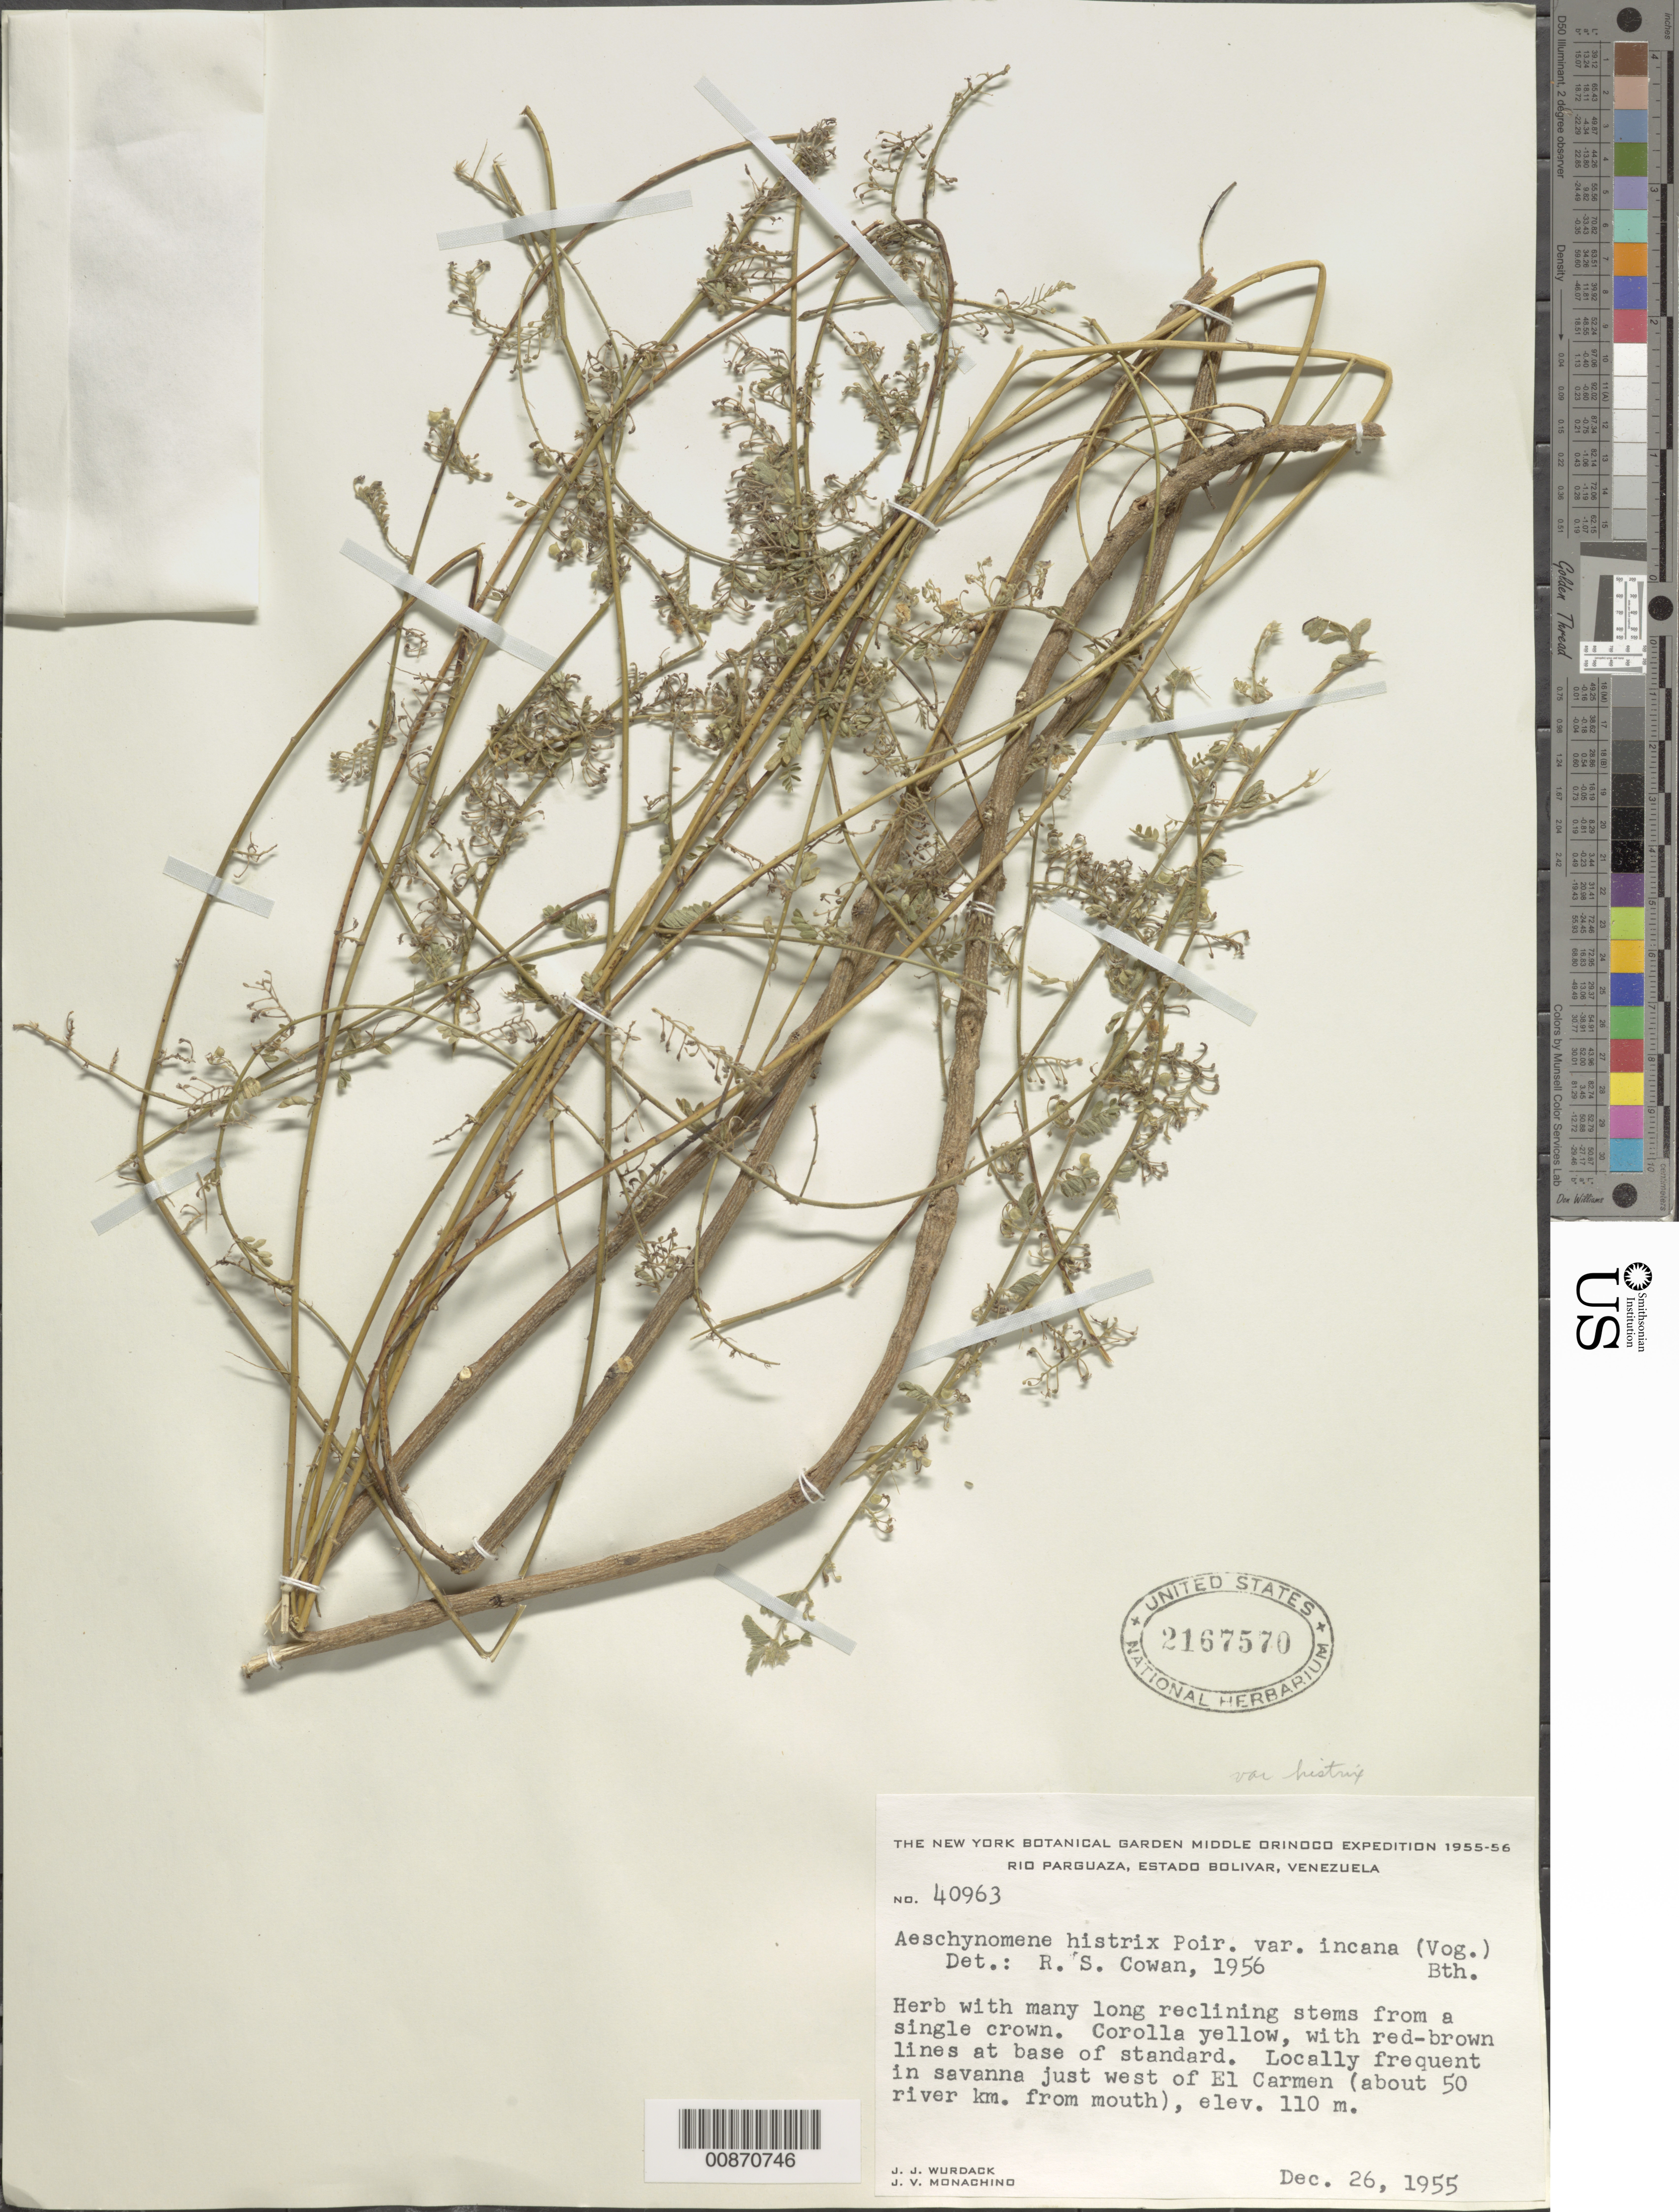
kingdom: Plantae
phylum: Tracheophyta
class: Magnoliopsida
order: Fabales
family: Fabaceae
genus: Aeschynomene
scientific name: Aeschynomene histrix var. histrix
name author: Poir.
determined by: Cowan, R. S.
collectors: J. J. Wurdack & J. V. Monachino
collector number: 40963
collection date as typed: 26-Dec-55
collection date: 1955-12-26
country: Venezuela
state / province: Bolívar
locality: Rio Parguaza, just west of El Carmen (about 50 river km from mouth)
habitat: Savanna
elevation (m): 110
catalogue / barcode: US 2167570